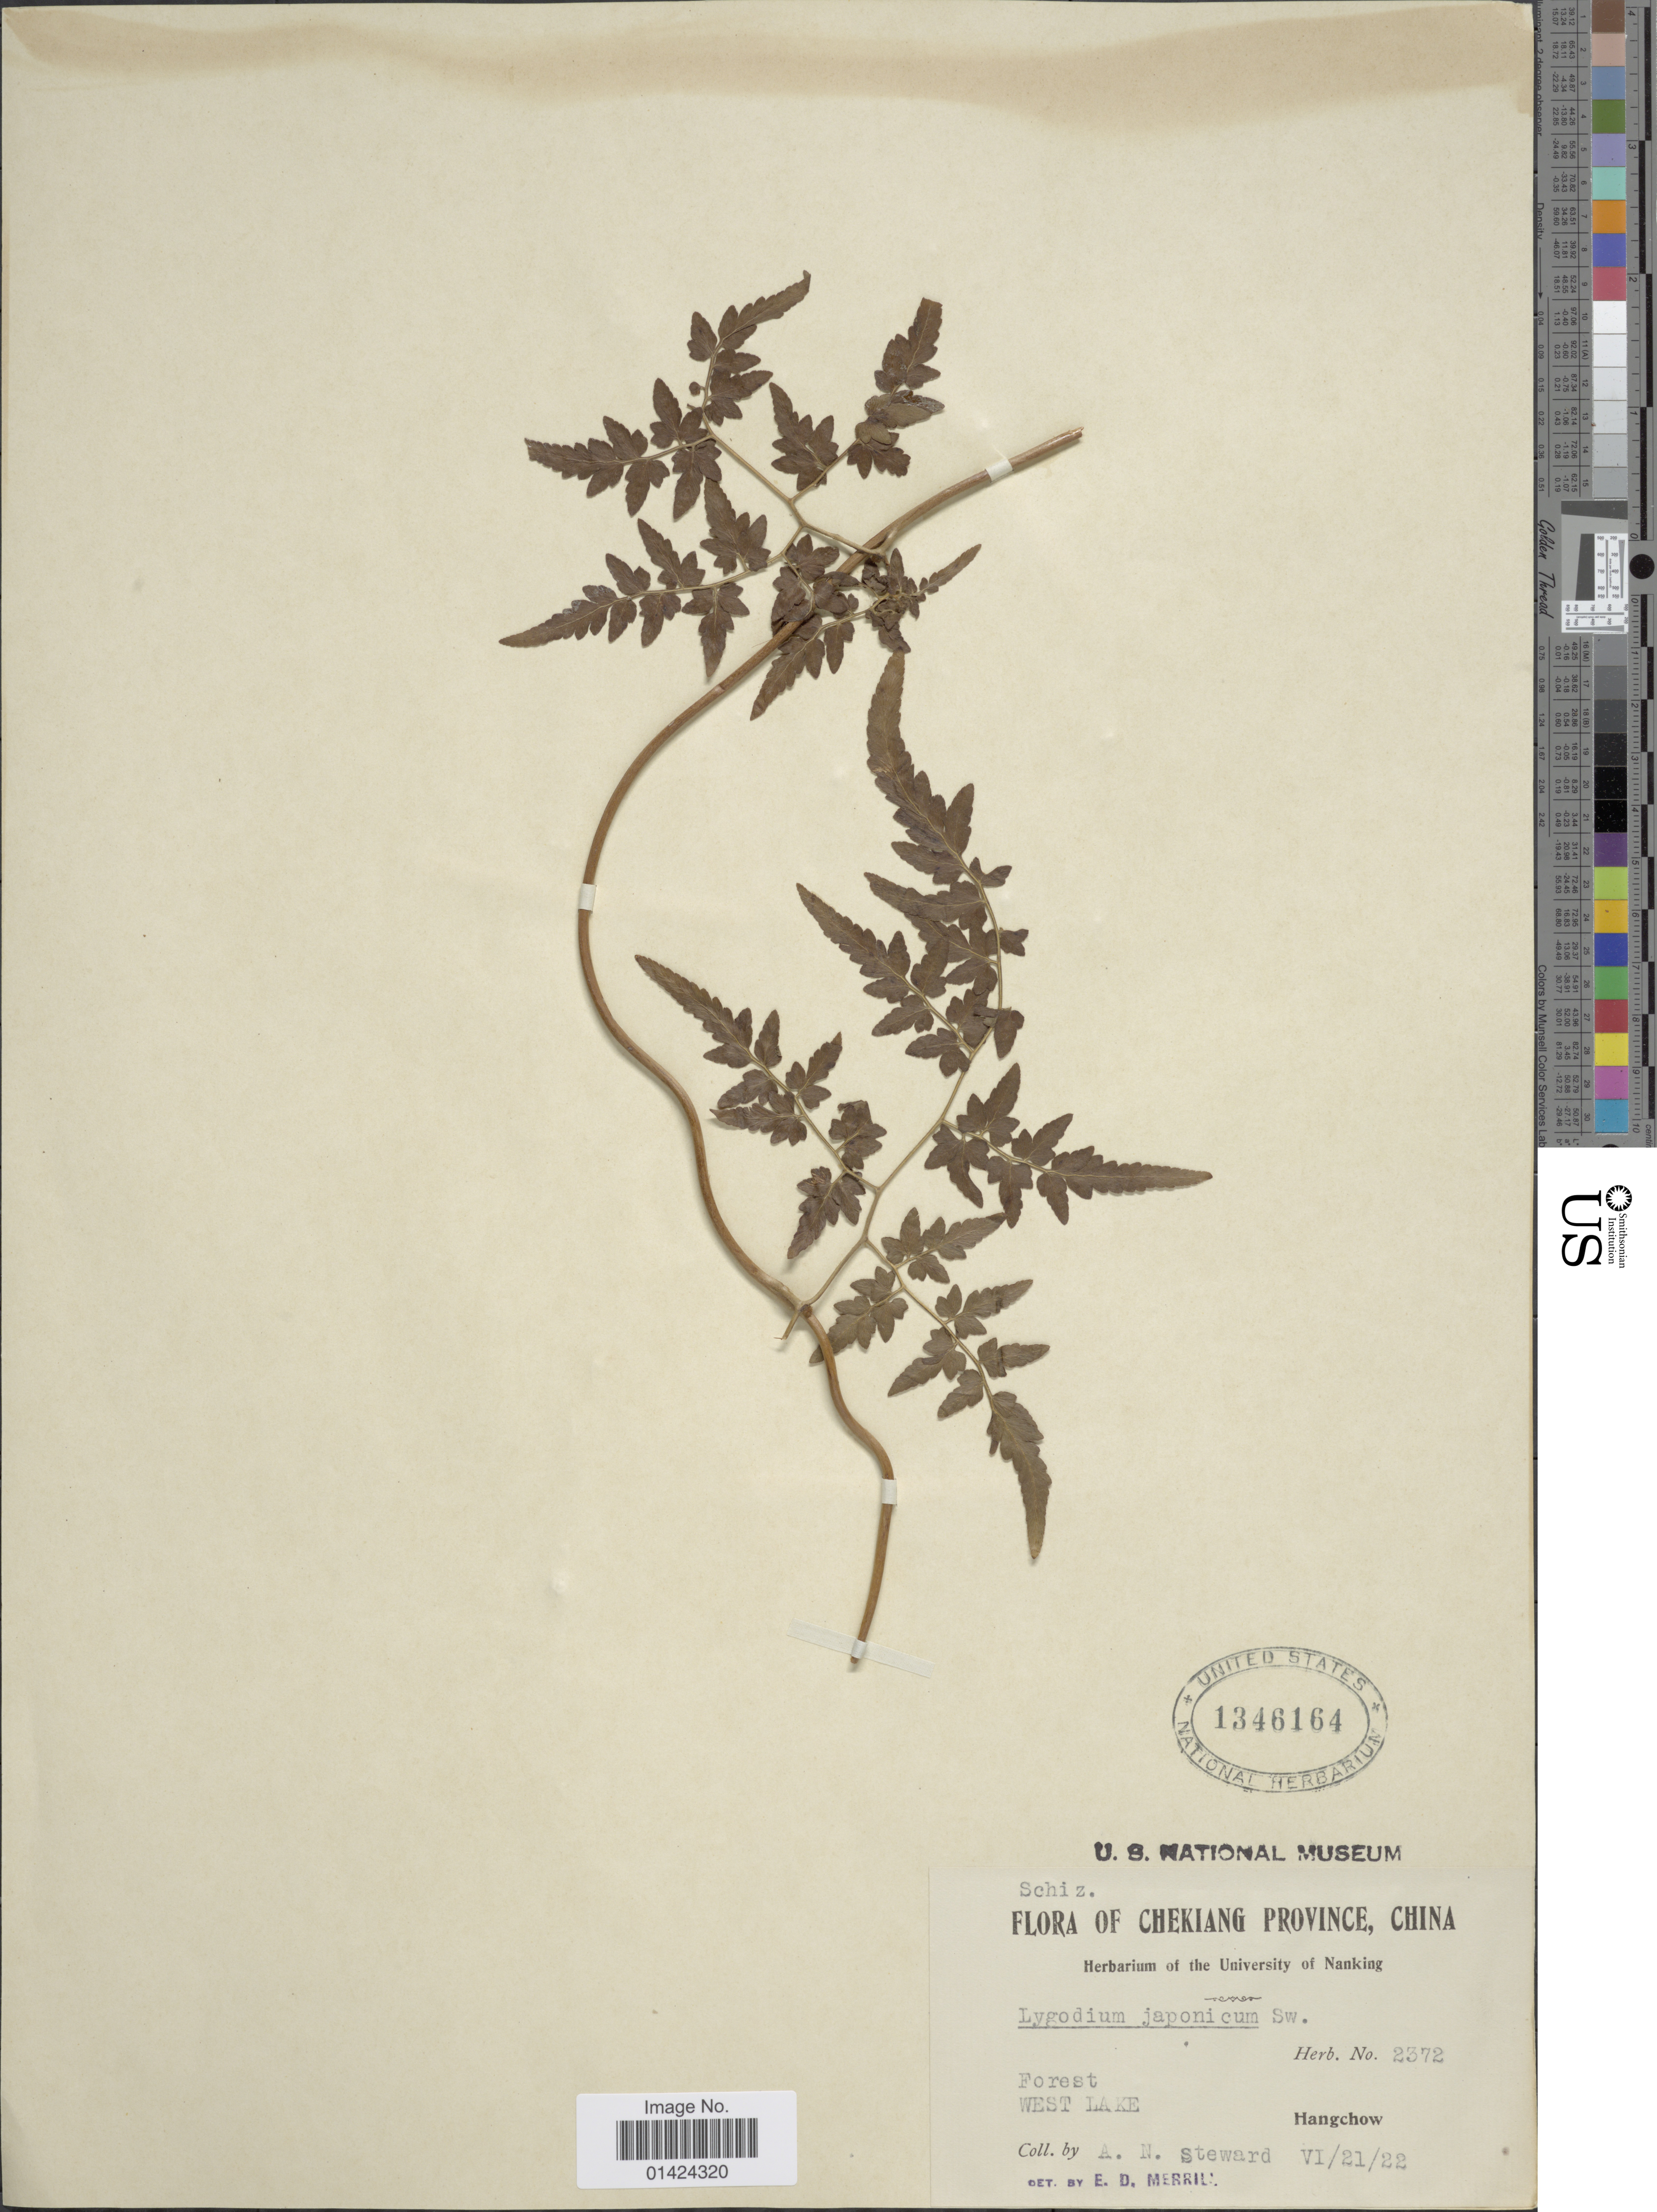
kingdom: Plantae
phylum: Tracheophyta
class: Polypodiopsida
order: Schizaeales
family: Lygodiaceae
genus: Lygodium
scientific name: Lygodium japonicum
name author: (Thunb.) Sw.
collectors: A. N. Steward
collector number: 2372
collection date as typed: Transcribed d/m/y: 21/6/22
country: China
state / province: Zhejiang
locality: Chekiang province. West Lake. Hangchow.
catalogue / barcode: US 1346164